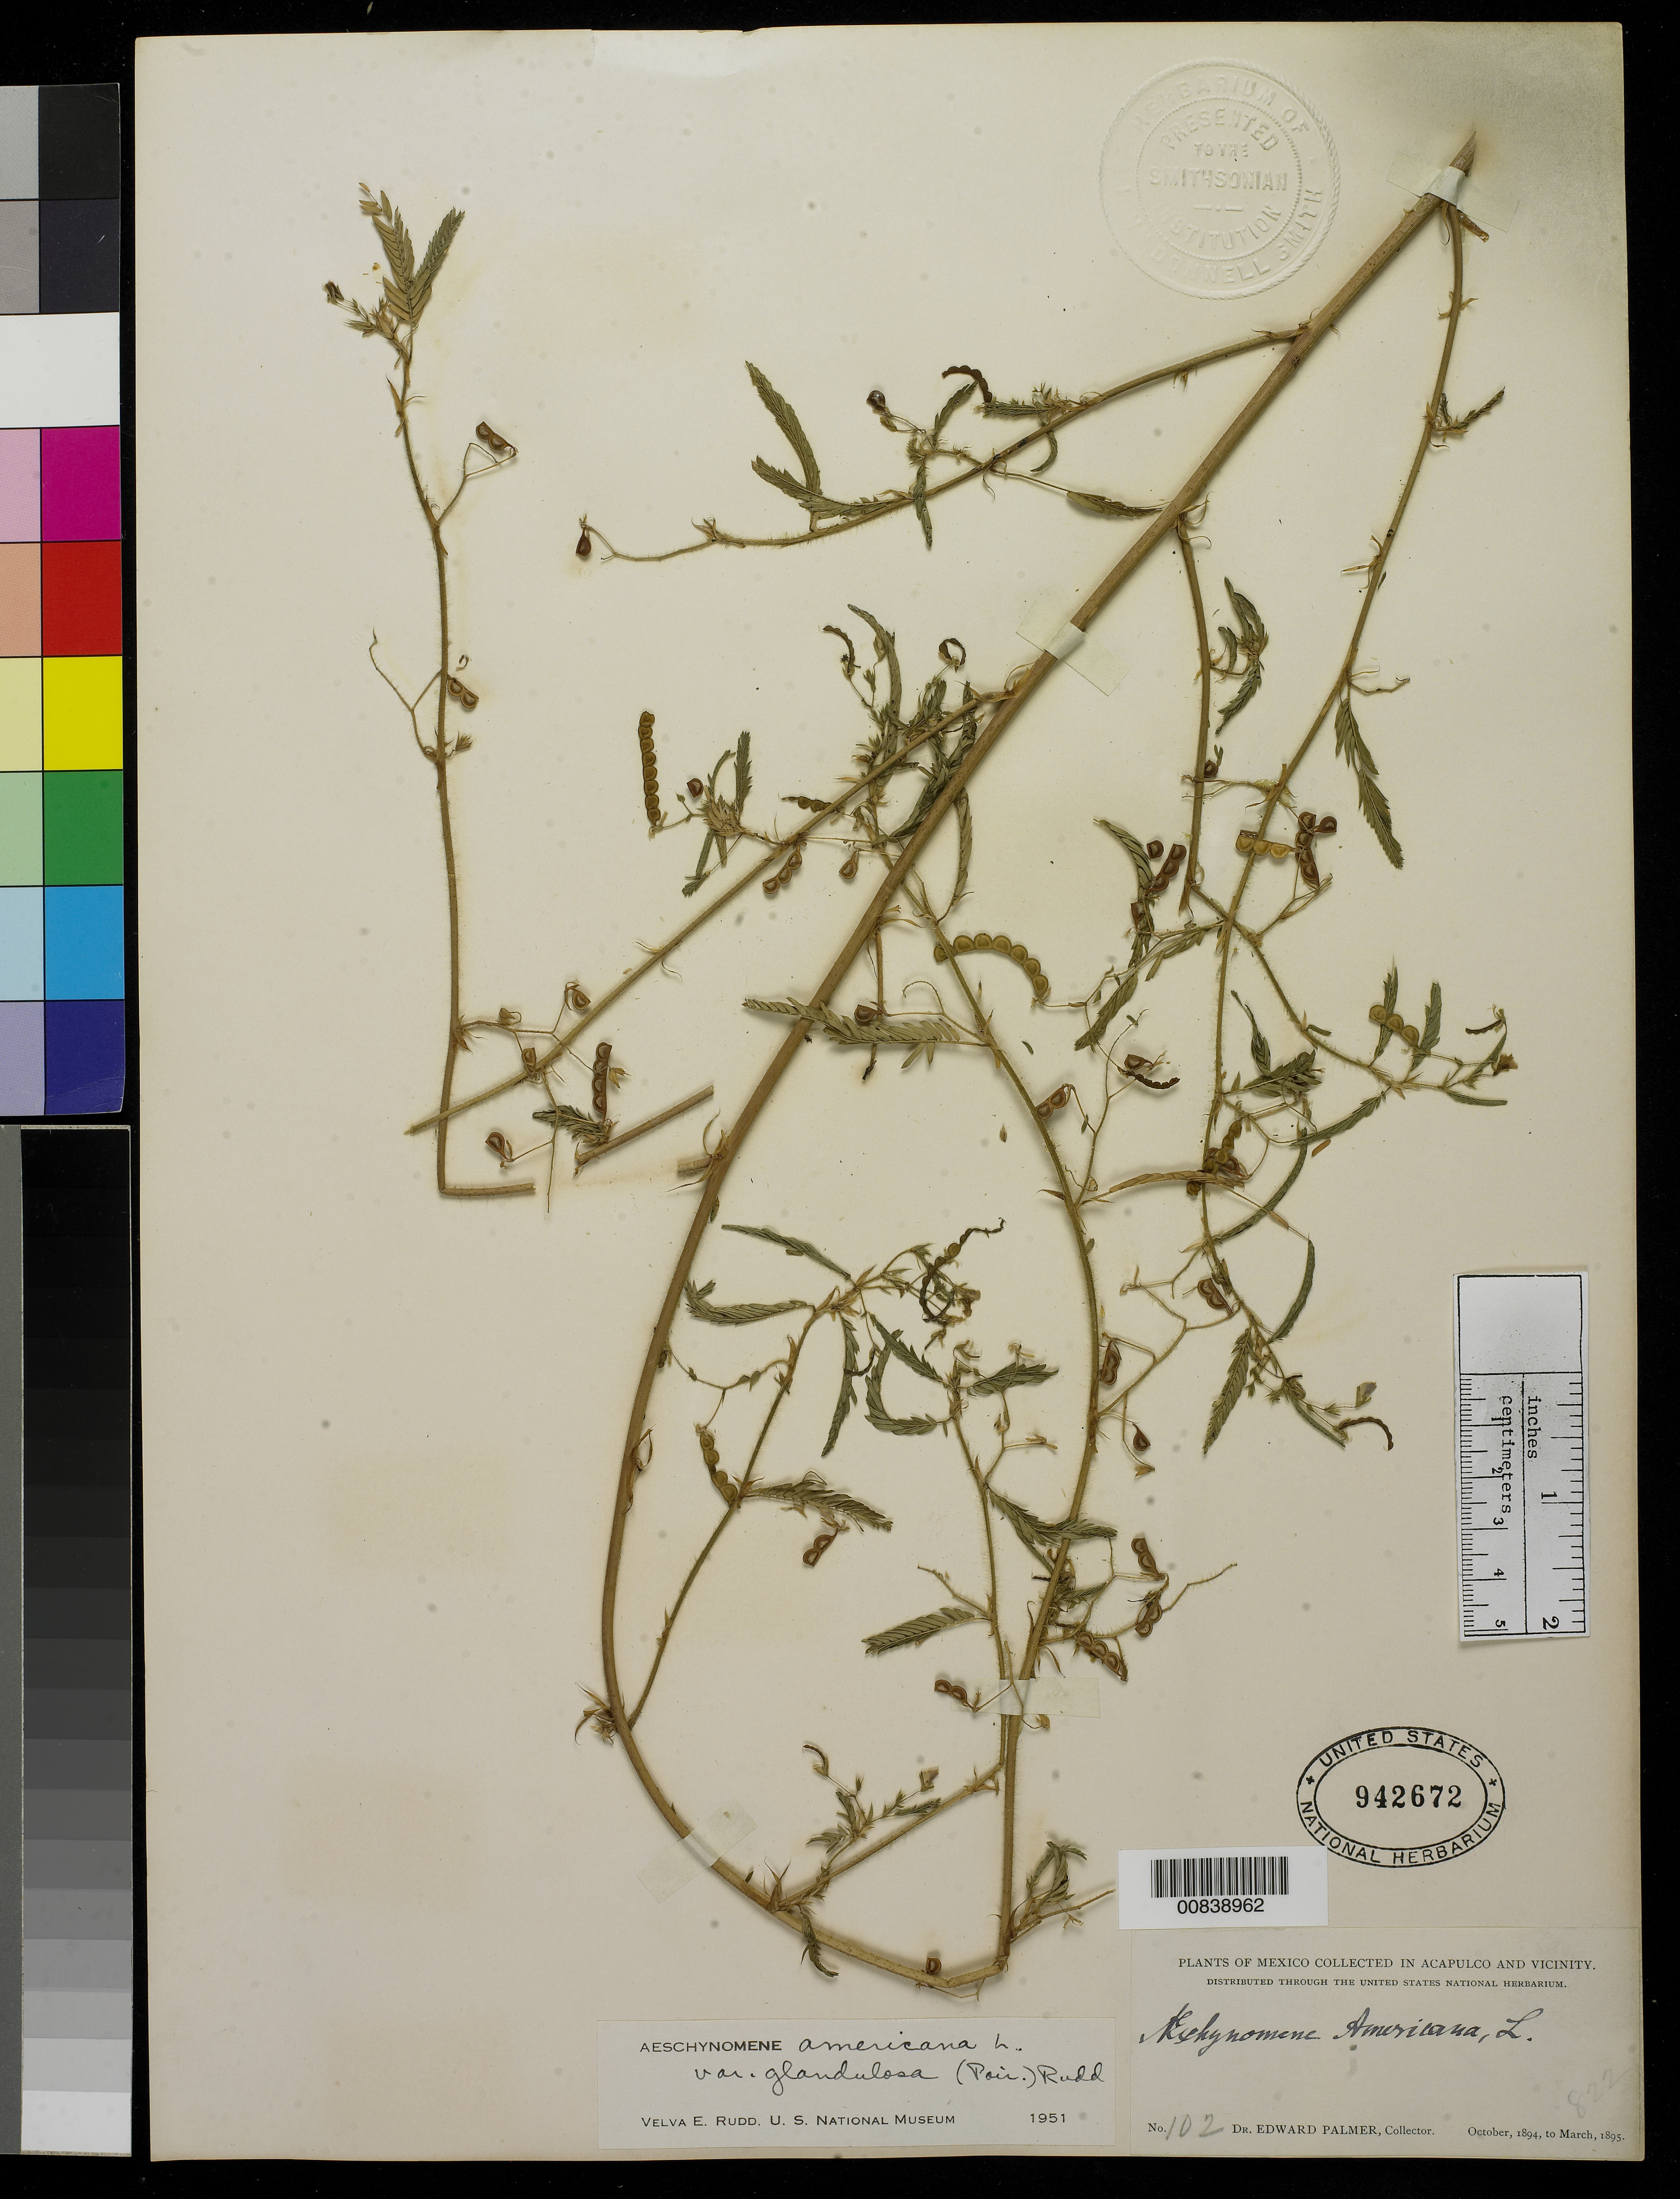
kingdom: Plantae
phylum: Tracheophyta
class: Magnoliopsida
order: Fabales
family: Fabaceae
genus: Aeschynomene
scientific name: Aeschynomene americana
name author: L.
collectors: E. Palmer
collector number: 102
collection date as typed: Oct 1894 to -- Mar 1895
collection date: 1894-10/1895-03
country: Mexico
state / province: Guerrero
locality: Acapulco, Guerrero and vicinity.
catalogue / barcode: US 942672